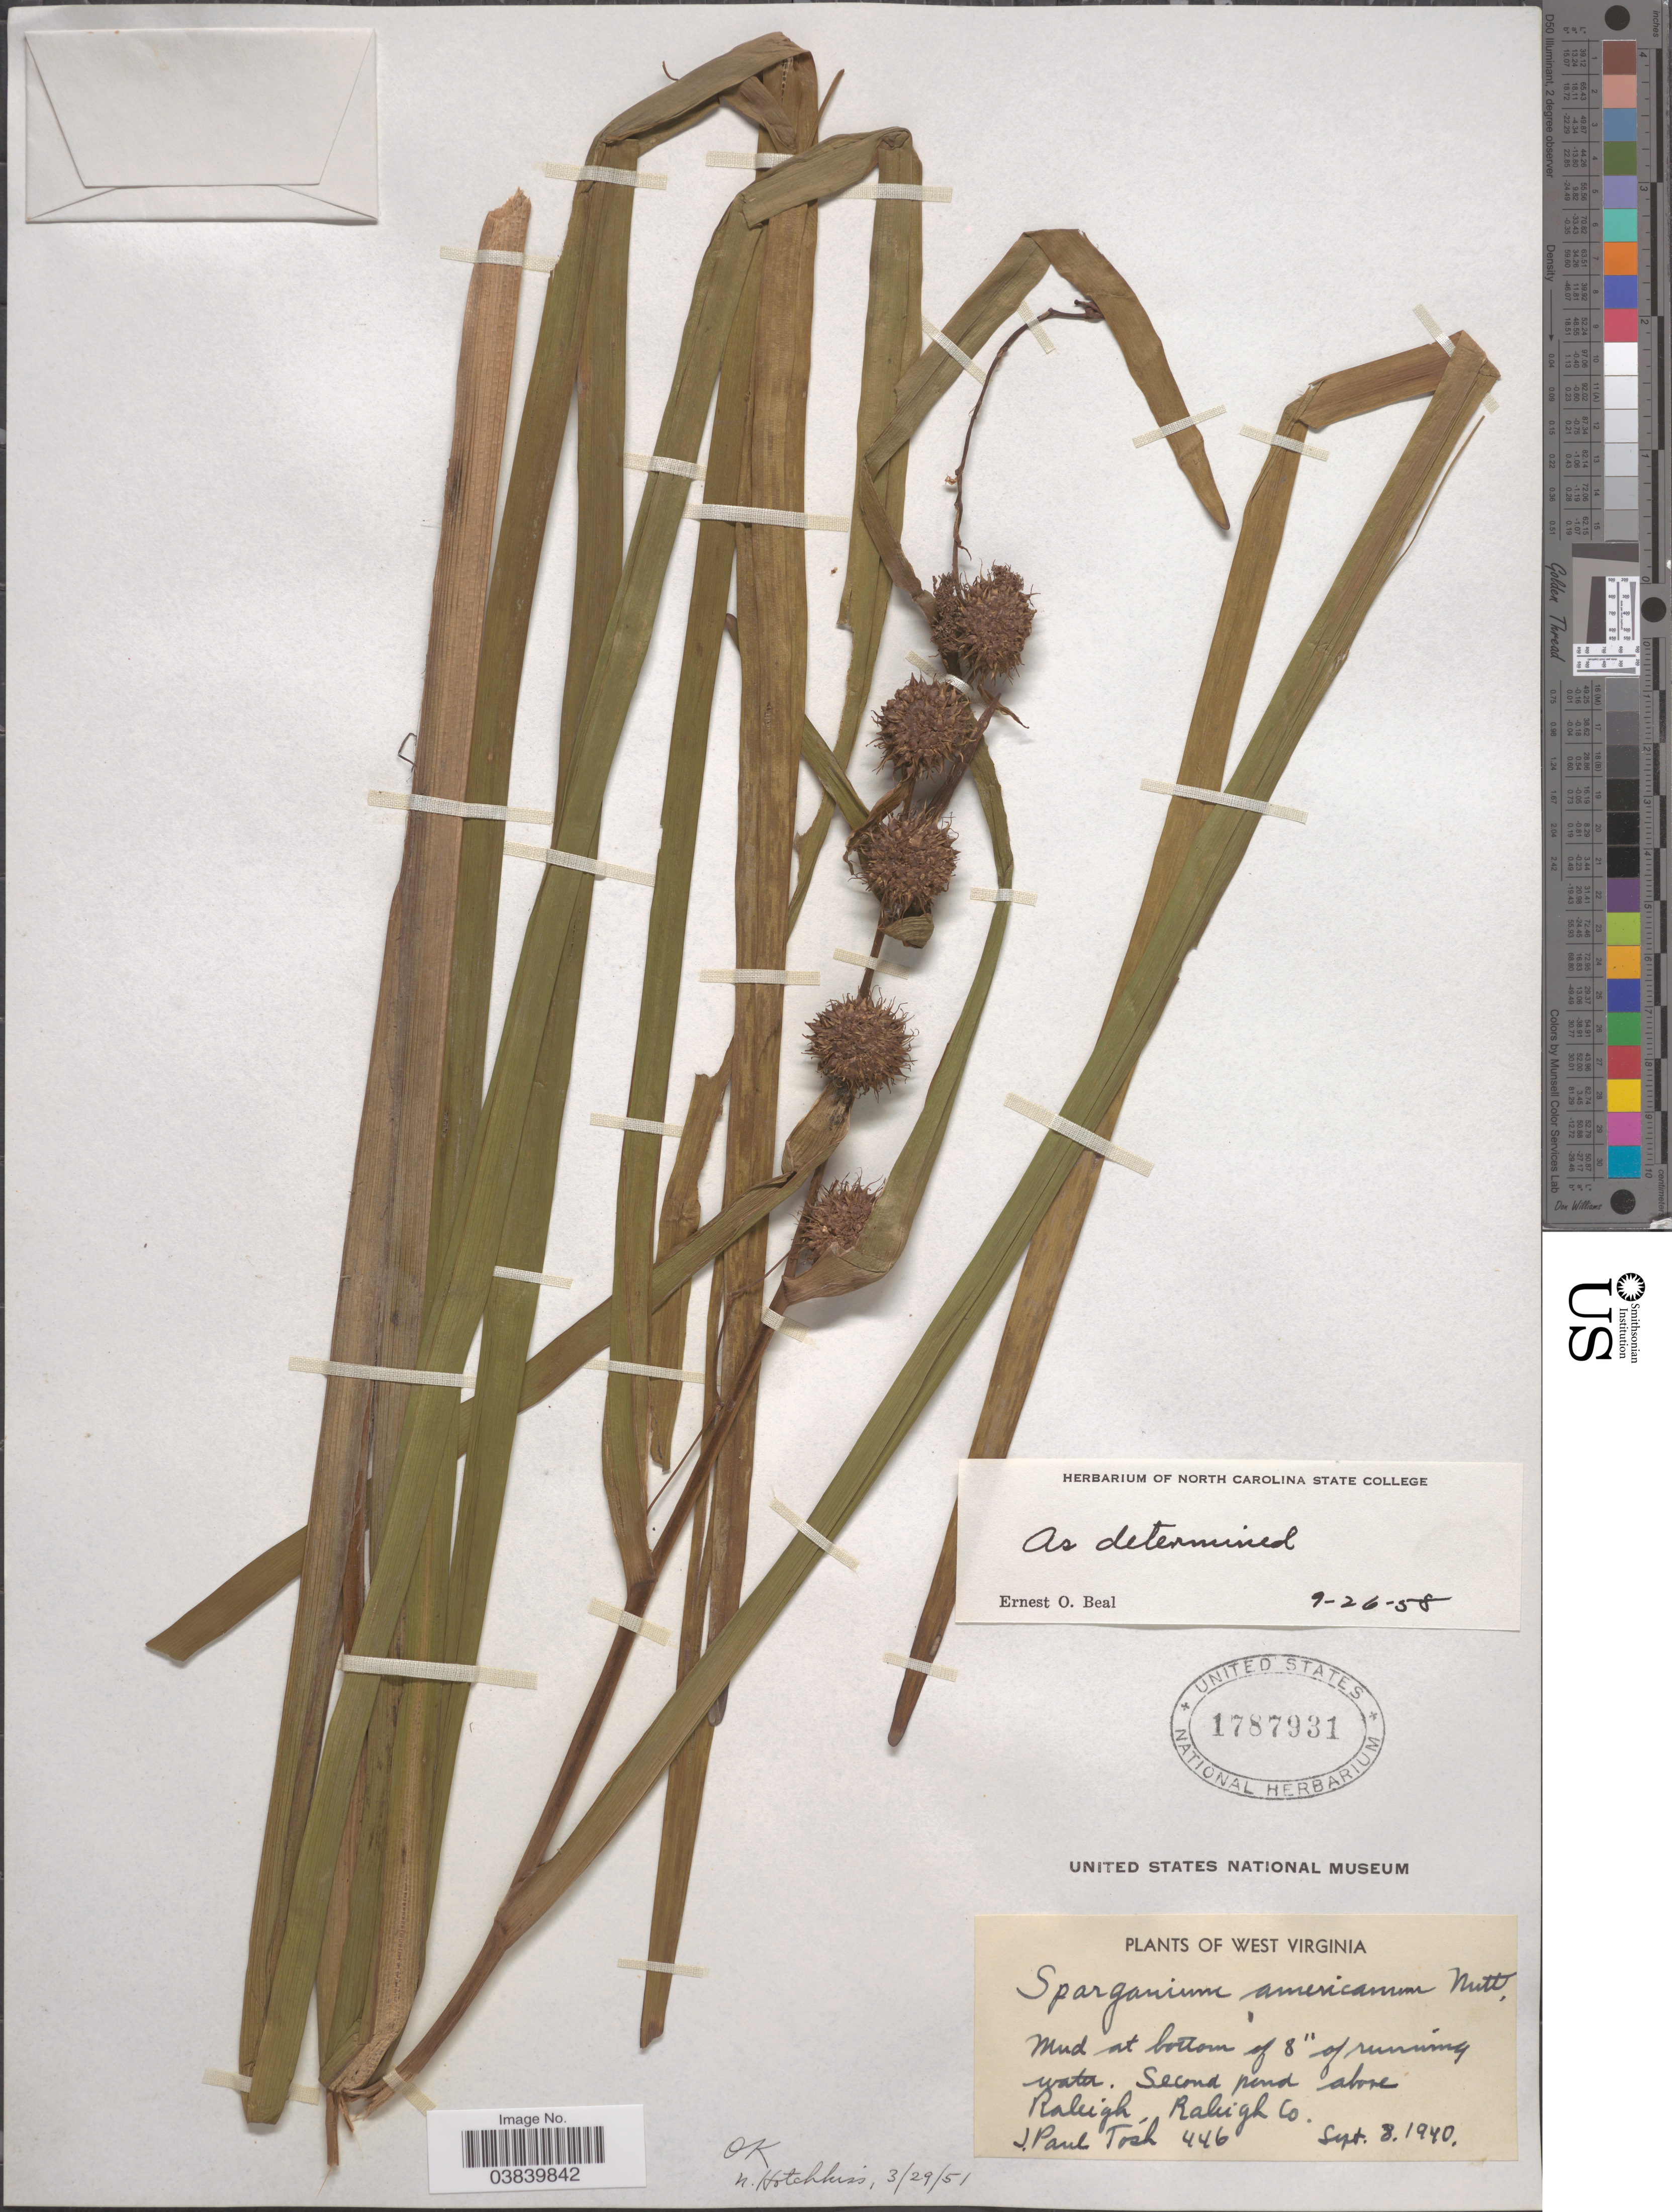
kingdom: Plantae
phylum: Tracheophyta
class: Liliopsida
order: Poales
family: Typhaceae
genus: Sparganium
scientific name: Sparganium americanum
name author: Nutt.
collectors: J. Tosh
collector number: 446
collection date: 1940-09-08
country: United States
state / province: West Virginia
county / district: Raleigh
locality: Second pond above Raleigh, Raleigh Co.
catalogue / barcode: US 1787931